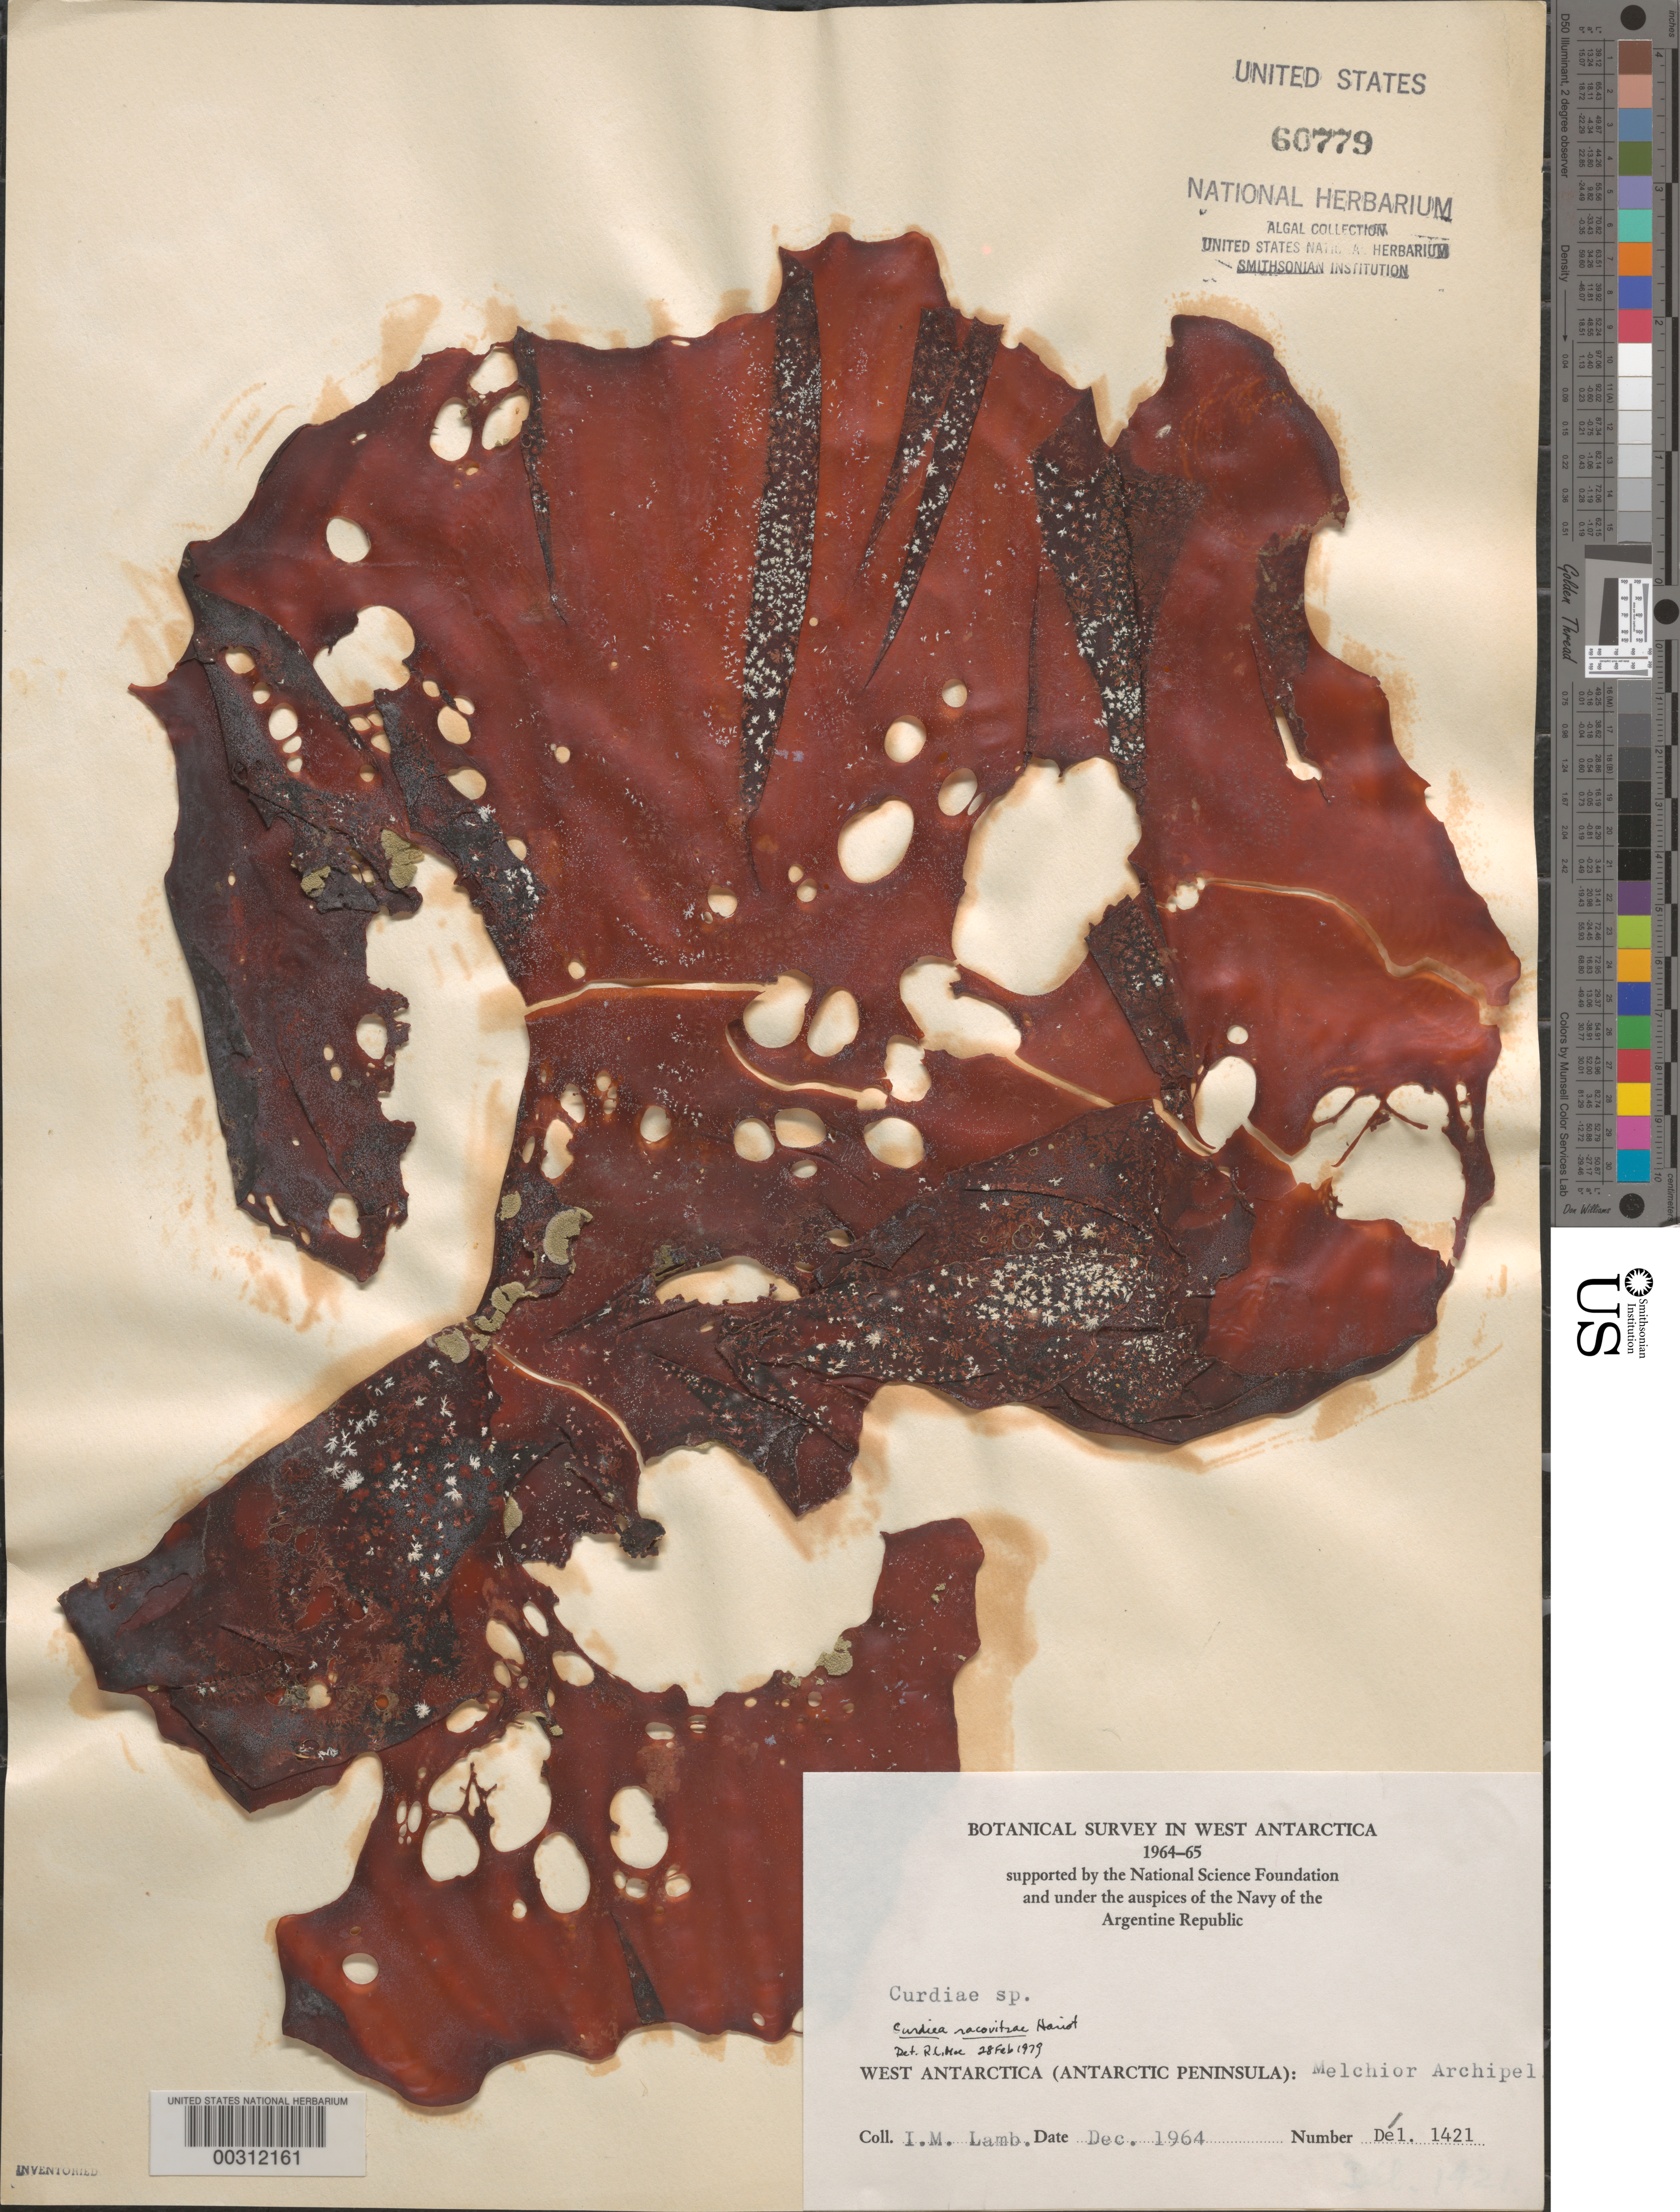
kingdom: Plantae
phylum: Rhodophyta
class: Florideophyceae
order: Gracilariales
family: Gracilariaceae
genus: Curdiea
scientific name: Curdiea racovitzae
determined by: Moe, R. L.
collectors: I. M. Lamb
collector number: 1421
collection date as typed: Dec 1964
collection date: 1964-12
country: Antarctica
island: Melchior Islands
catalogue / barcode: US 60779